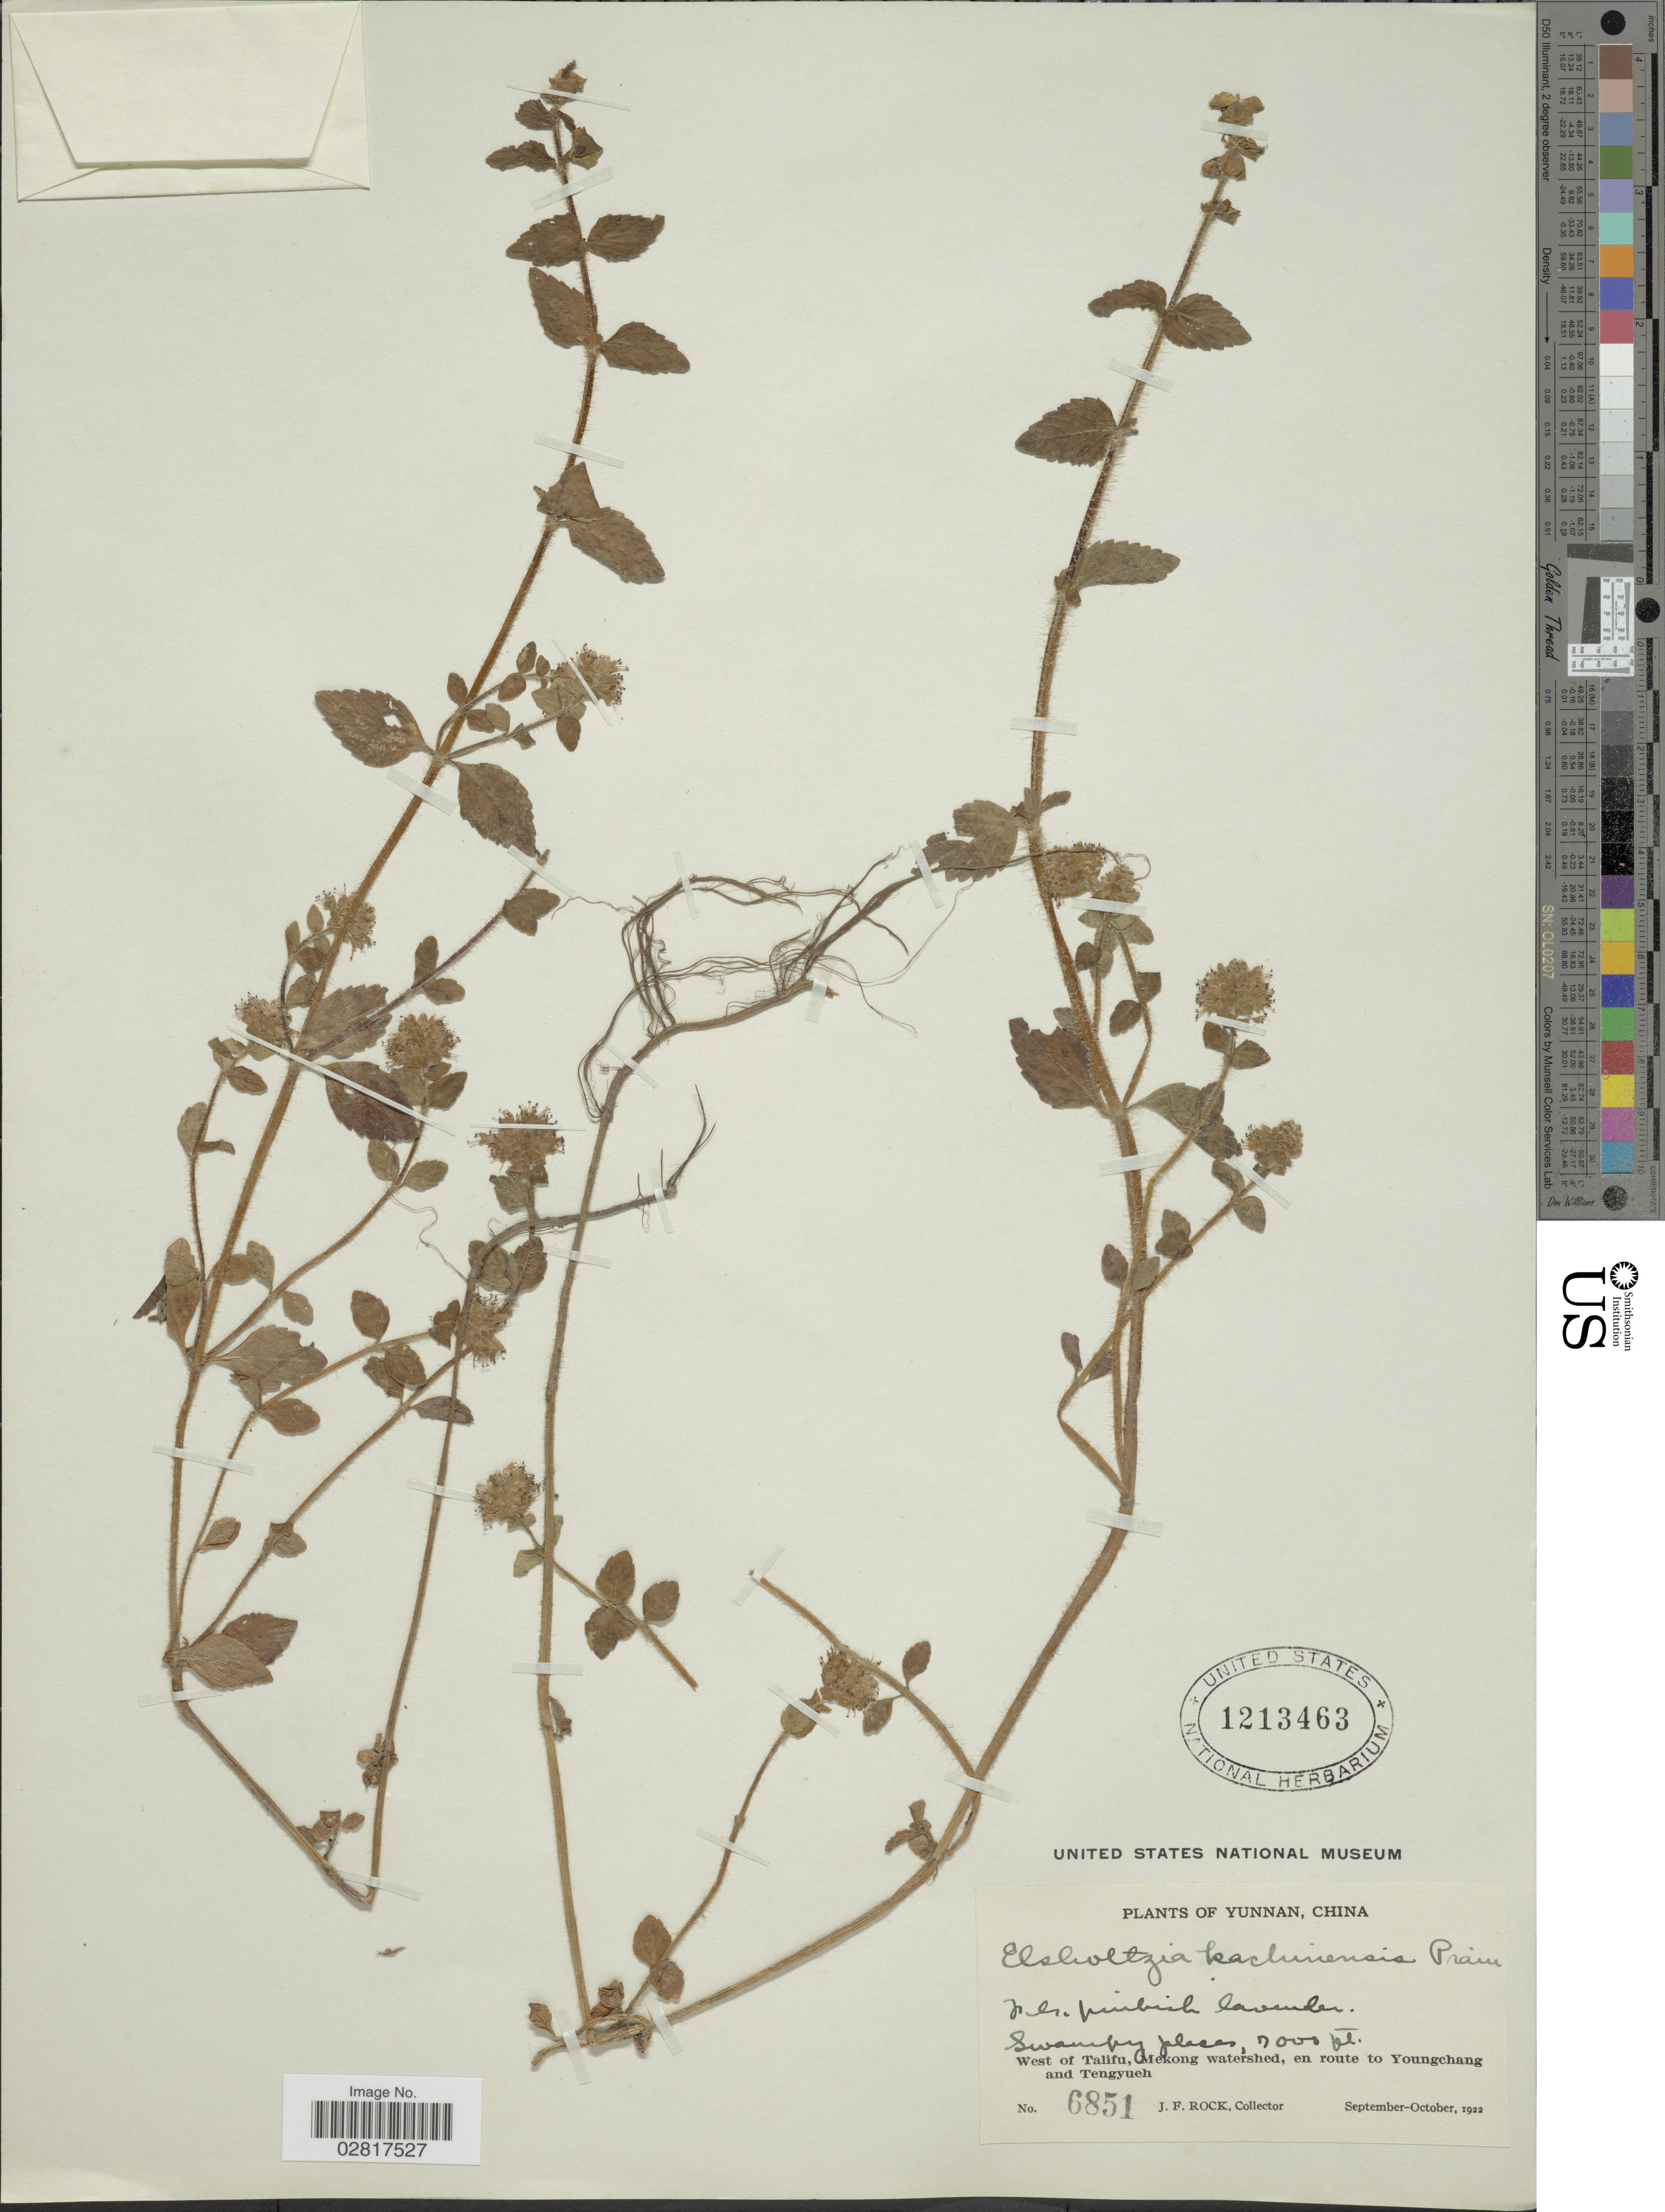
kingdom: Plantae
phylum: Tracheophyta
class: Magnoliopsida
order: Lamiales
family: Lamiaceae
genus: Elsholtzia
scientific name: Elsholtzia kachinensis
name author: Prain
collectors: J. Rock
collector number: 6851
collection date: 1922-09/1922-10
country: China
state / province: Yunnan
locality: West of Talifu, Mekong watershed, en route to Youngchang and Tengyueh.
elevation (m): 2134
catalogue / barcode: US 1213463